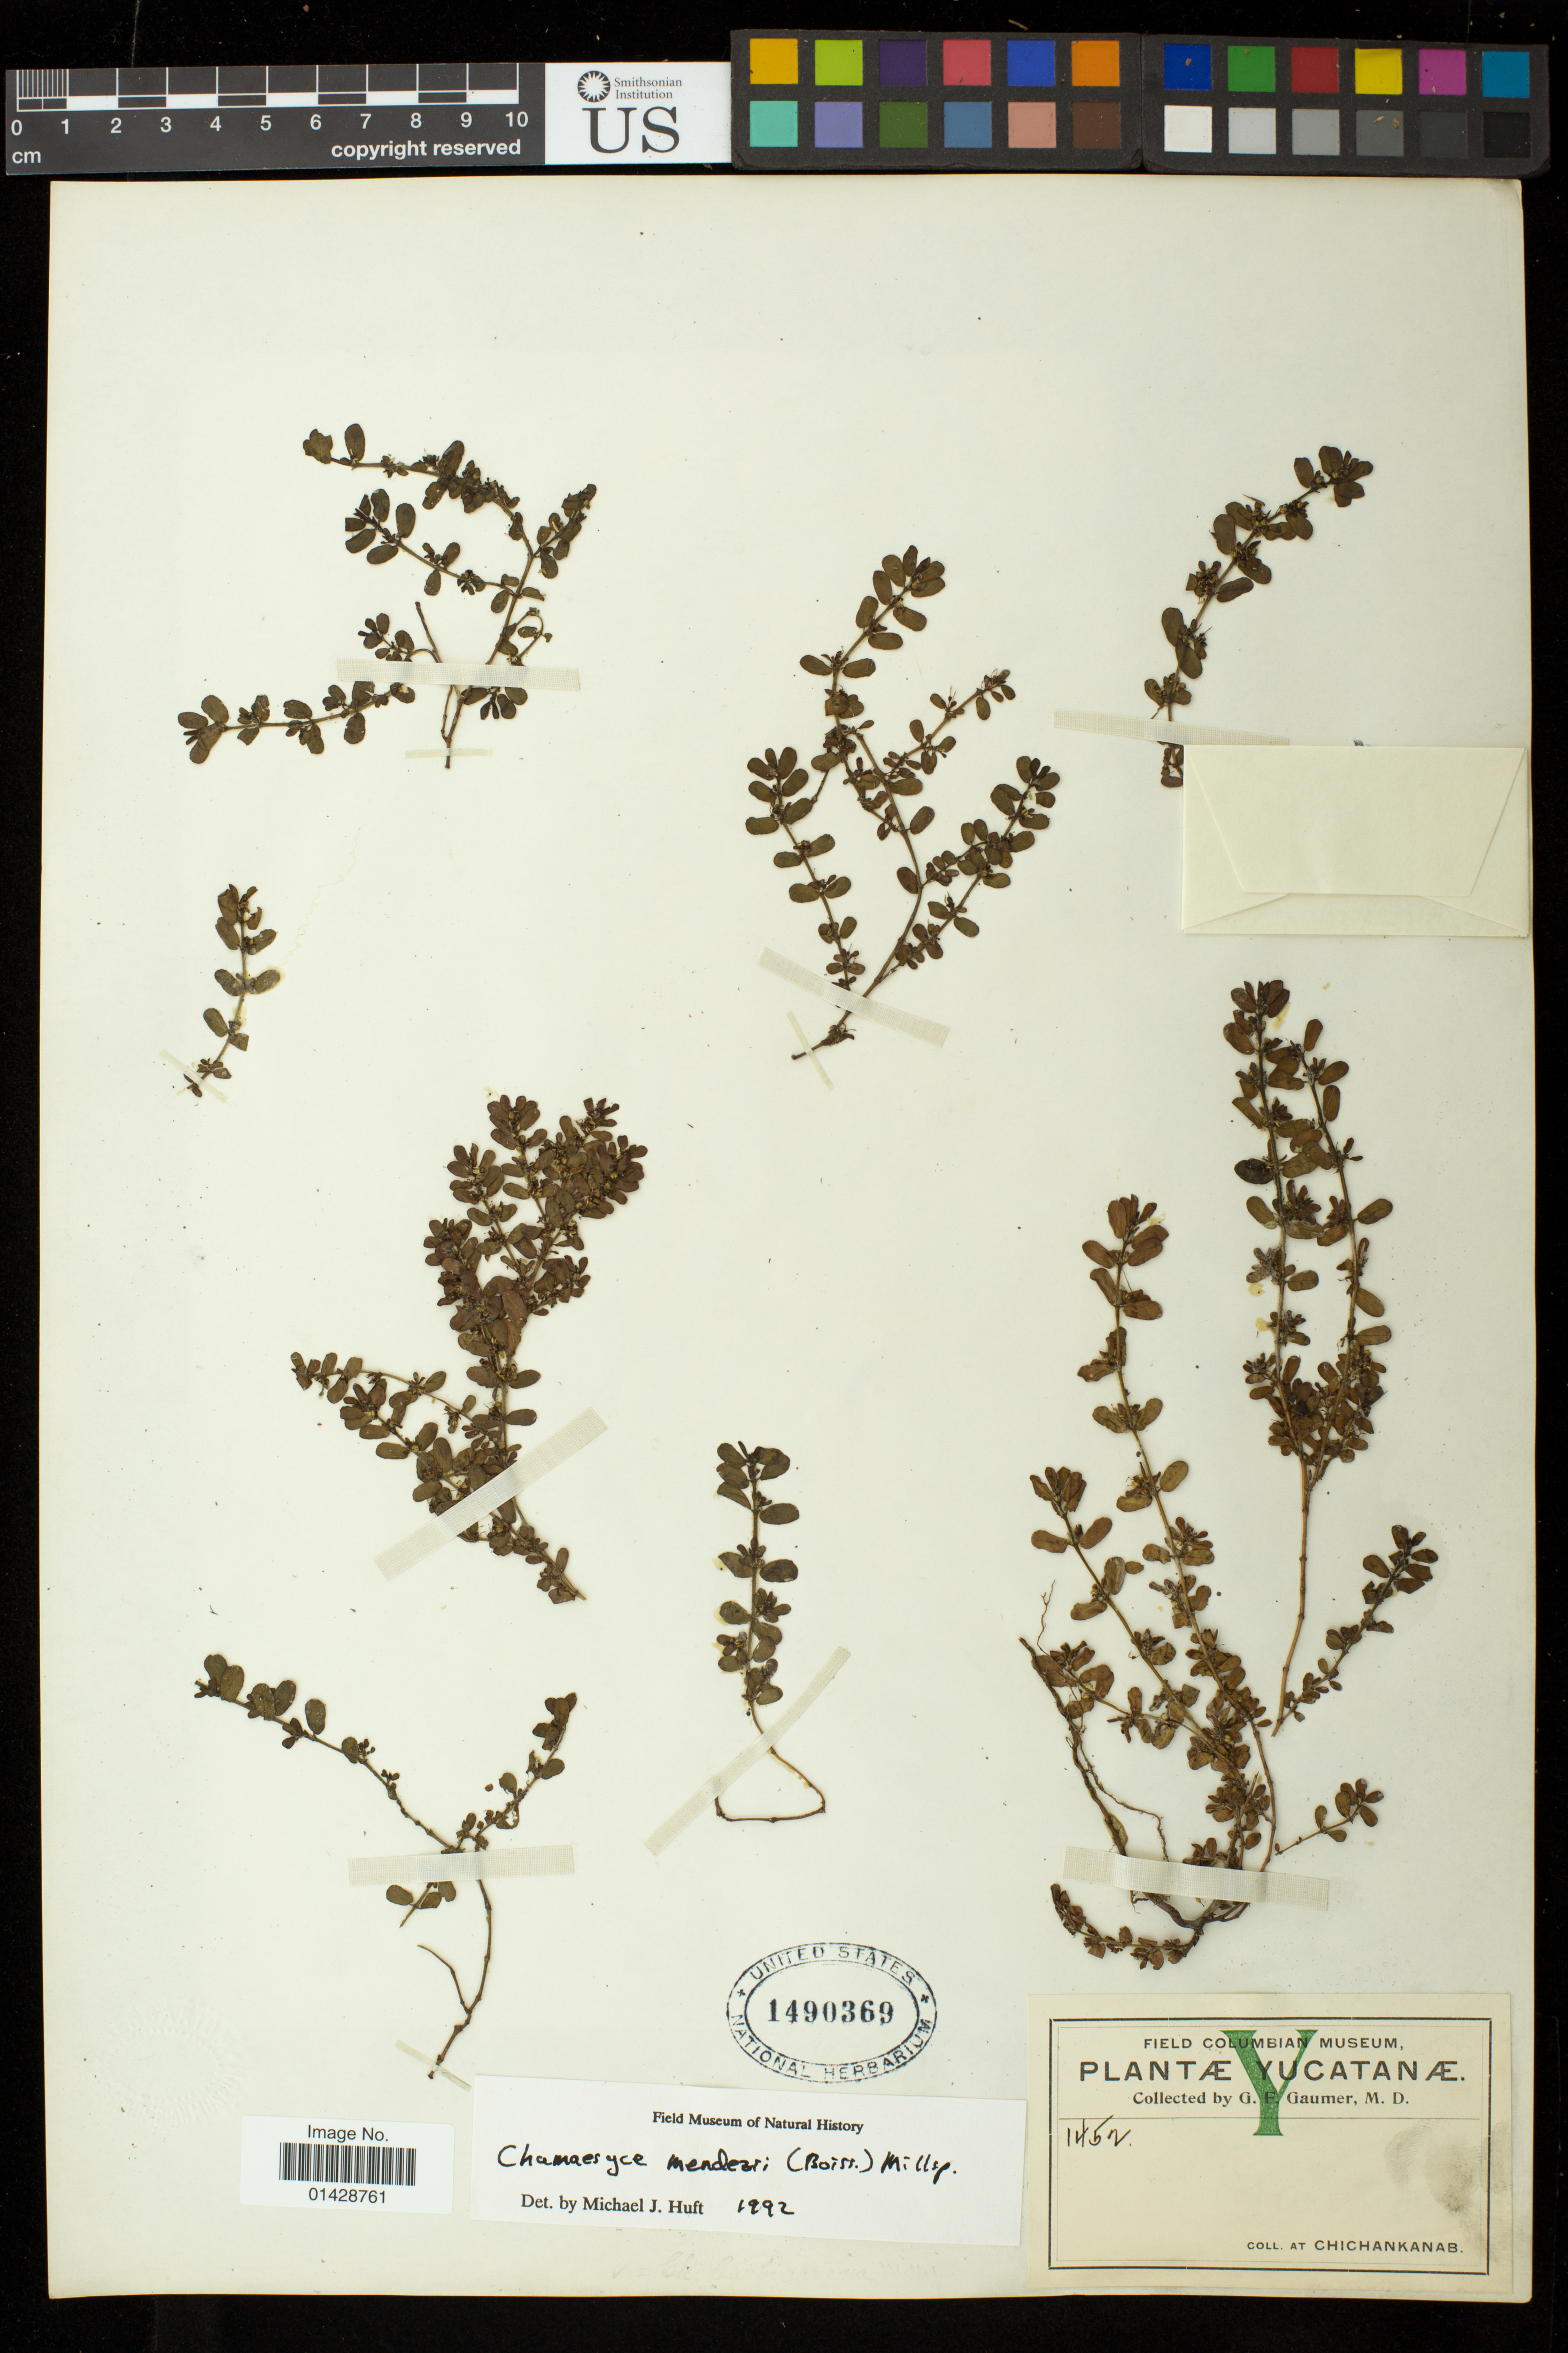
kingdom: Plantae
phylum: Tracheophyta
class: Magnoliopsida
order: Malpighiales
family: Euphorbiaceae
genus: Euphorbia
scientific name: Euphorbia mendezii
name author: Boiss.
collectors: G. F. Gaumer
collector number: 1452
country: Mexico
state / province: Yucatán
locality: Chichankanab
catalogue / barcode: US 1490369